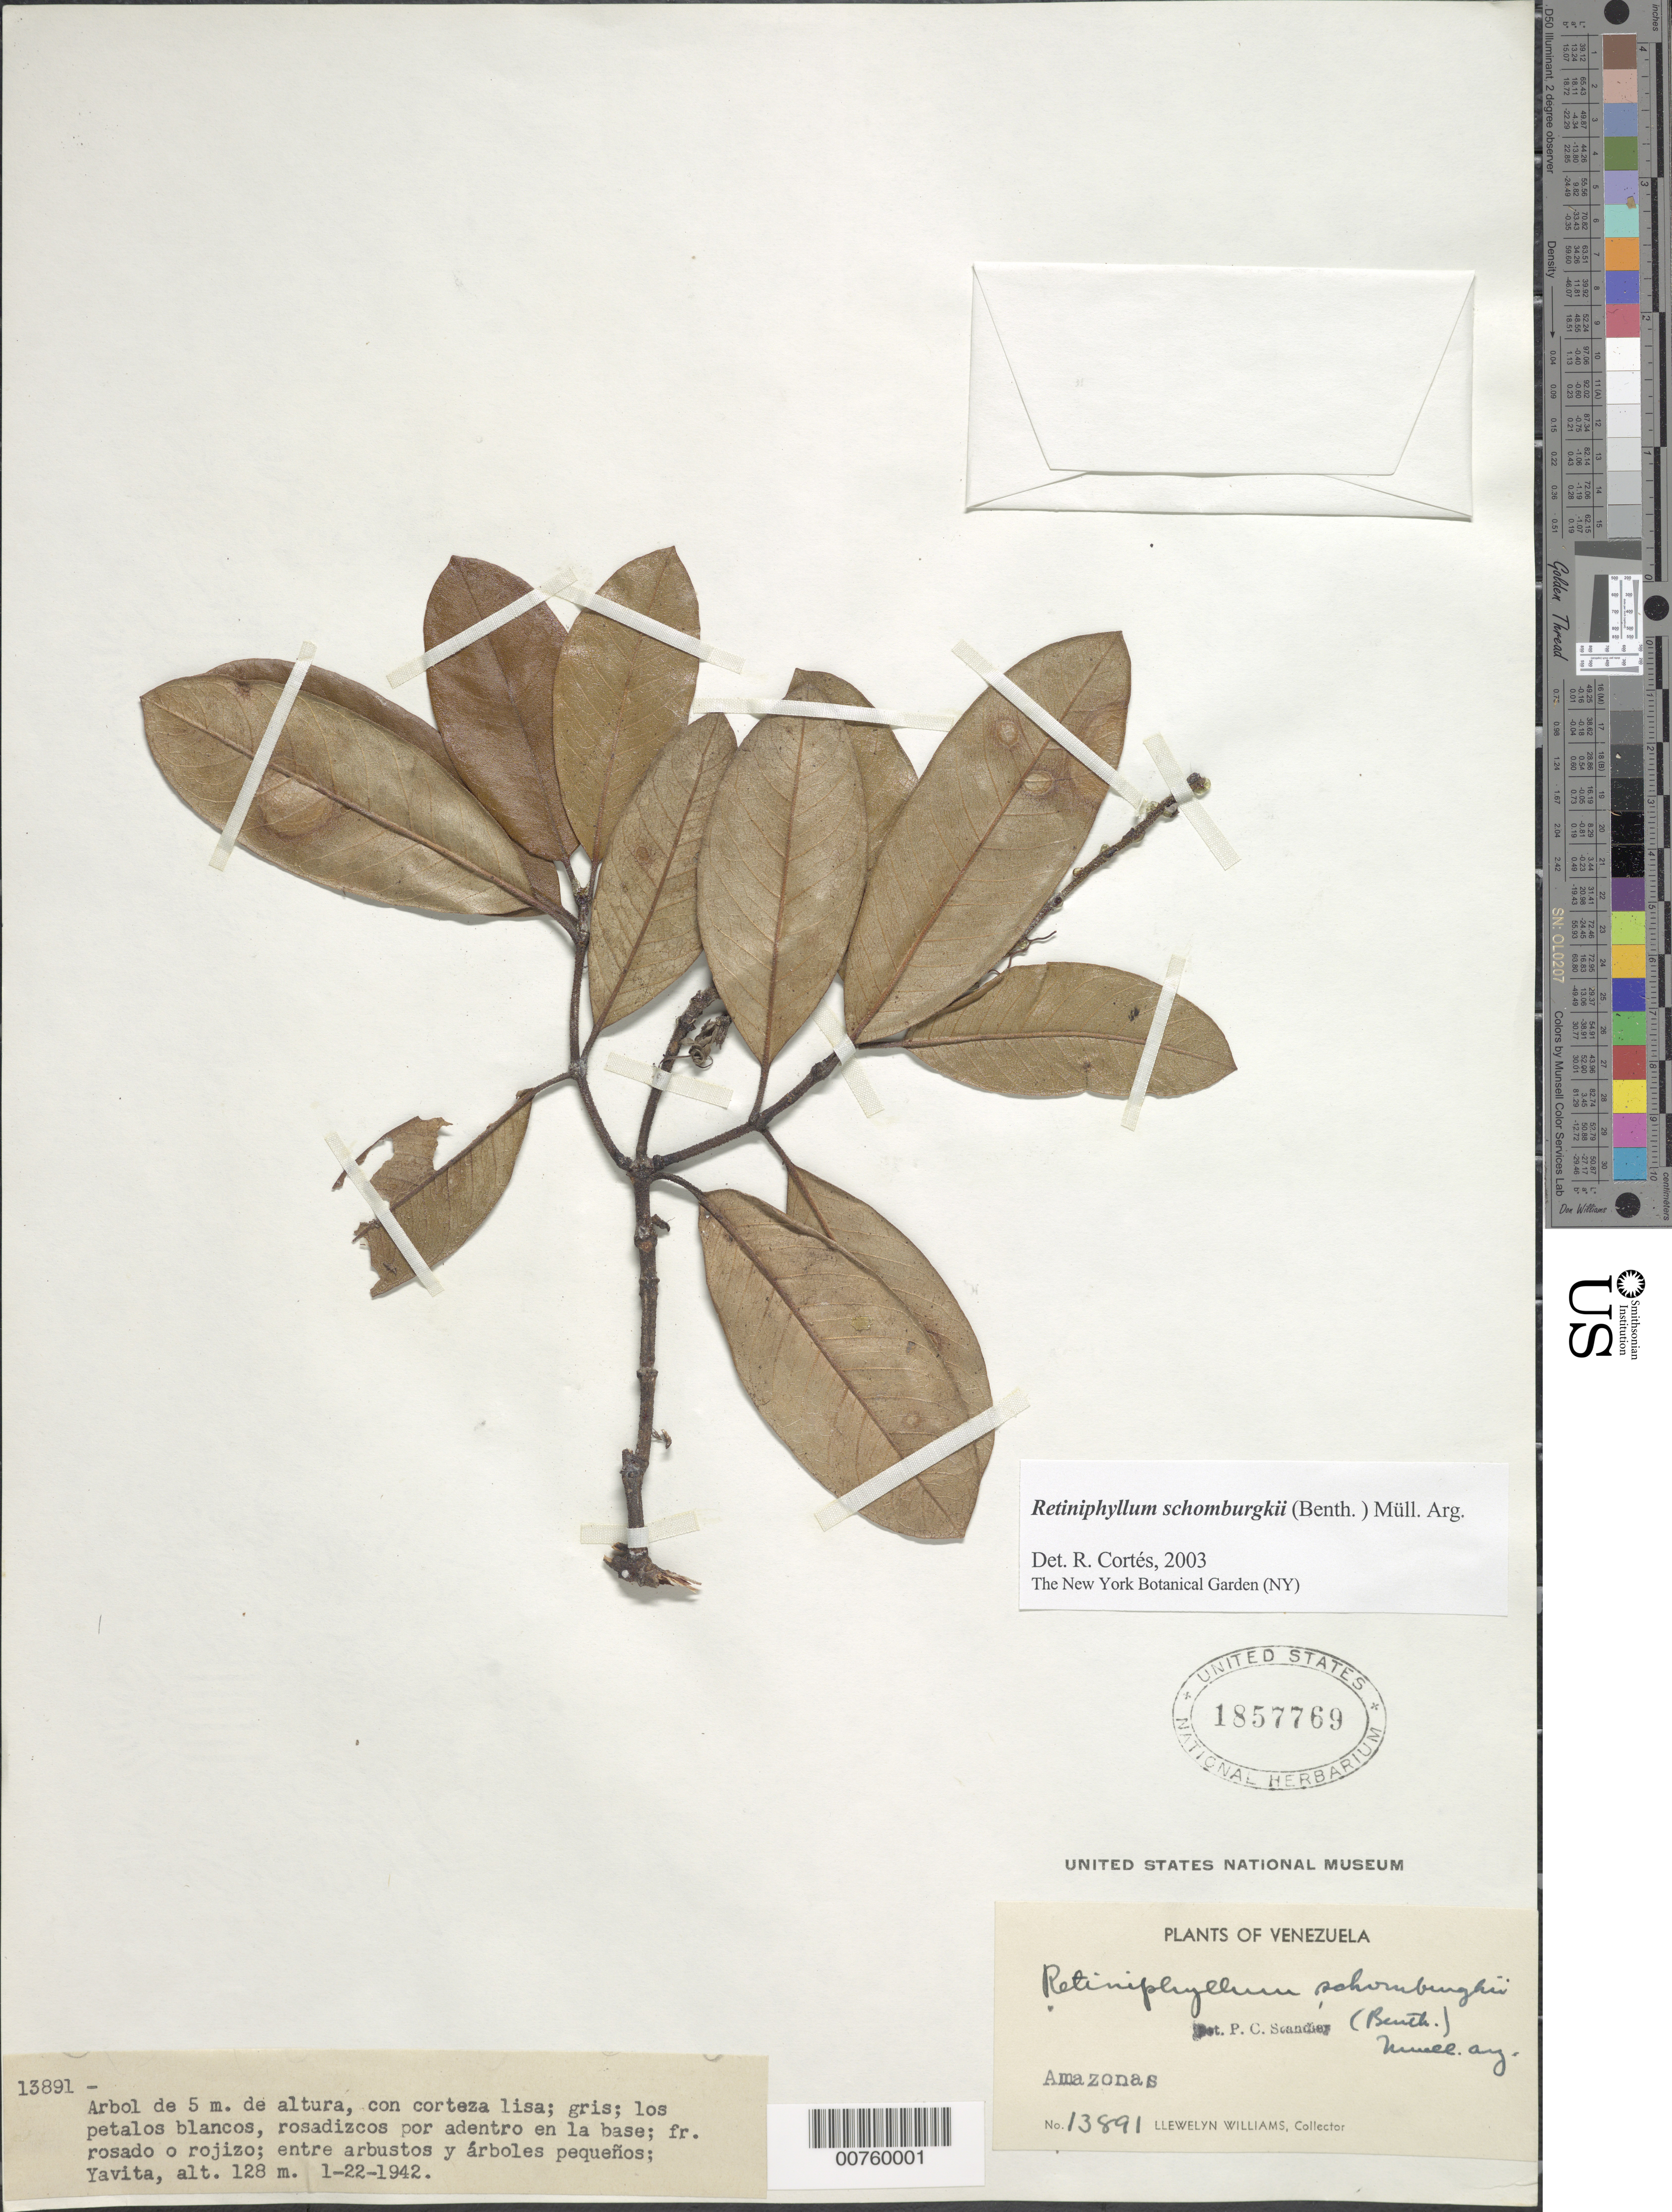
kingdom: Plantae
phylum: Tracheophyta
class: Magnoliopsida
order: Gentianales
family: Rubiaceae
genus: Retiniphyllum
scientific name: Retiniphyllum schomburgkii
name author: (Benth.) Müll. Arg.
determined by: Cortes R., G.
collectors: Ll. Williams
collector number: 13891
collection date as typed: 22-Jan-42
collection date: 1942-01-22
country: Venezuela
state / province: Amazonas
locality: Yavita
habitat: Entre arbustos y arboles pequenos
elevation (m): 128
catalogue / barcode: US 1857769